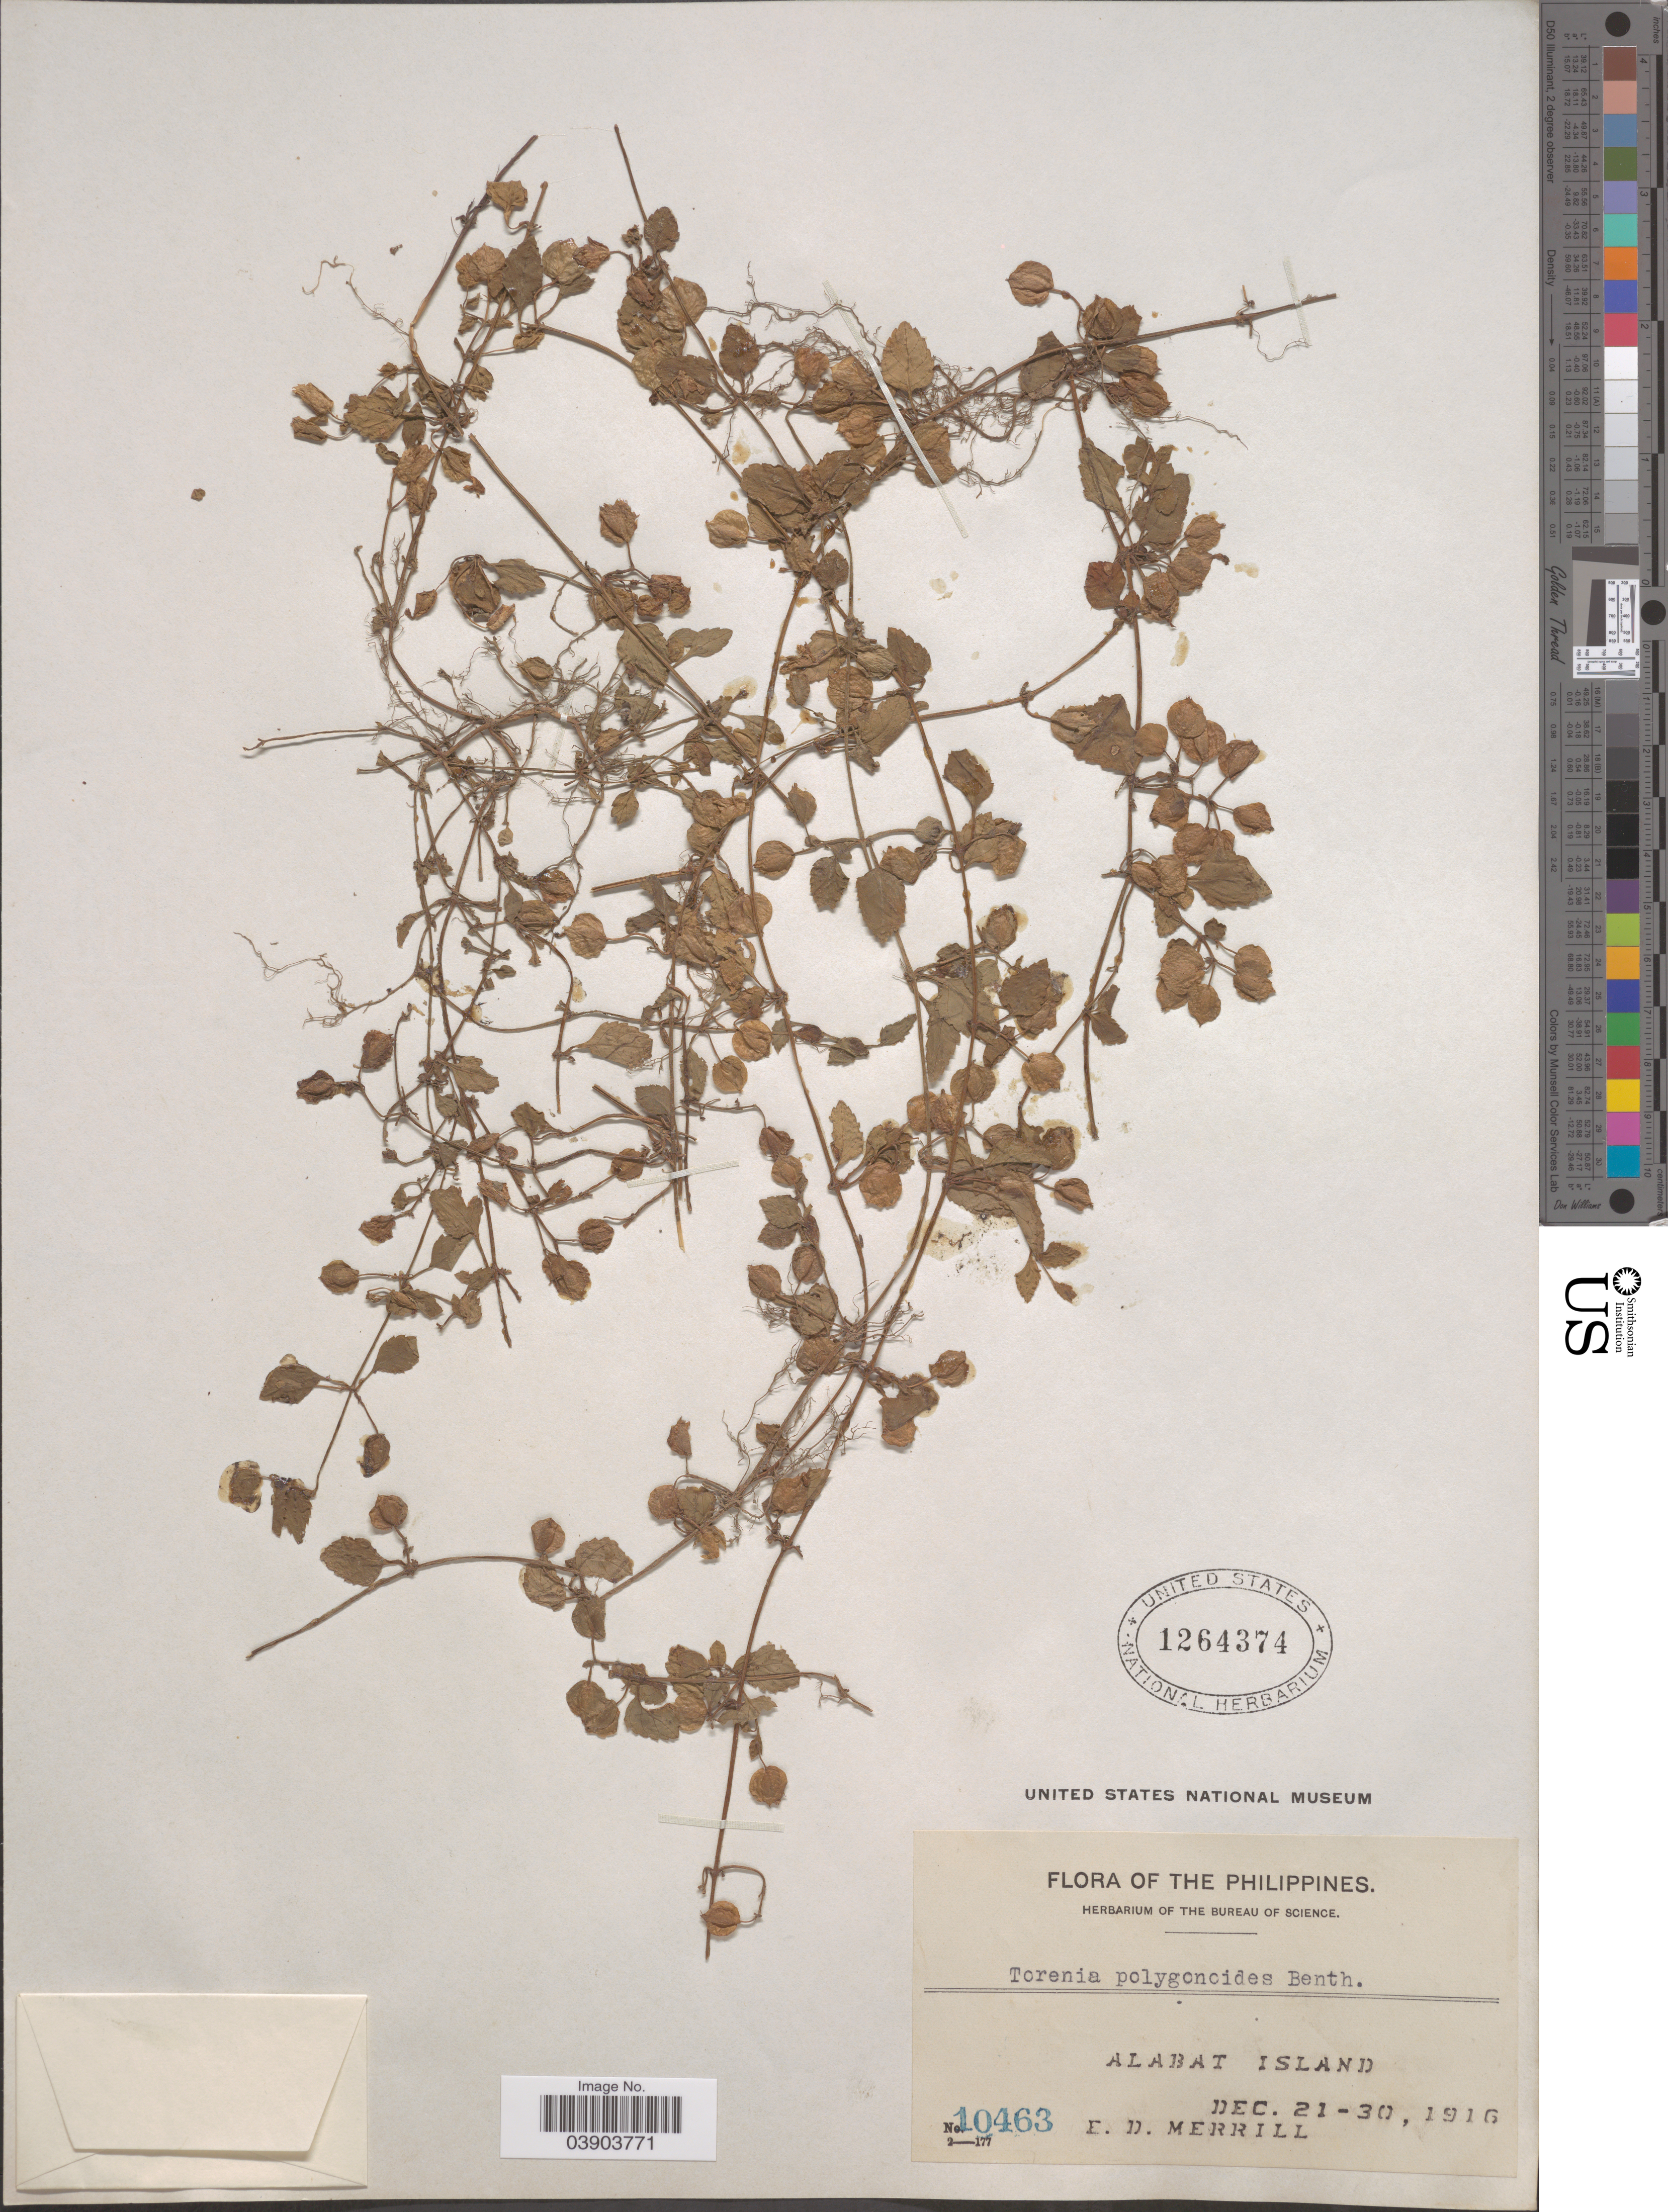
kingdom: Plantae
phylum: Tracheophyta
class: Magnoliopsida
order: Lamiales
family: Linderniaceae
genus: Torenia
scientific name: Torenia polygonoides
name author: Benth.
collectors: E. D. Merrill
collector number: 10463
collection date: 1916-12-21/1916-12-30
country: Philippines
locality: Alabat Island.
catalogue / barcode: US 1264374